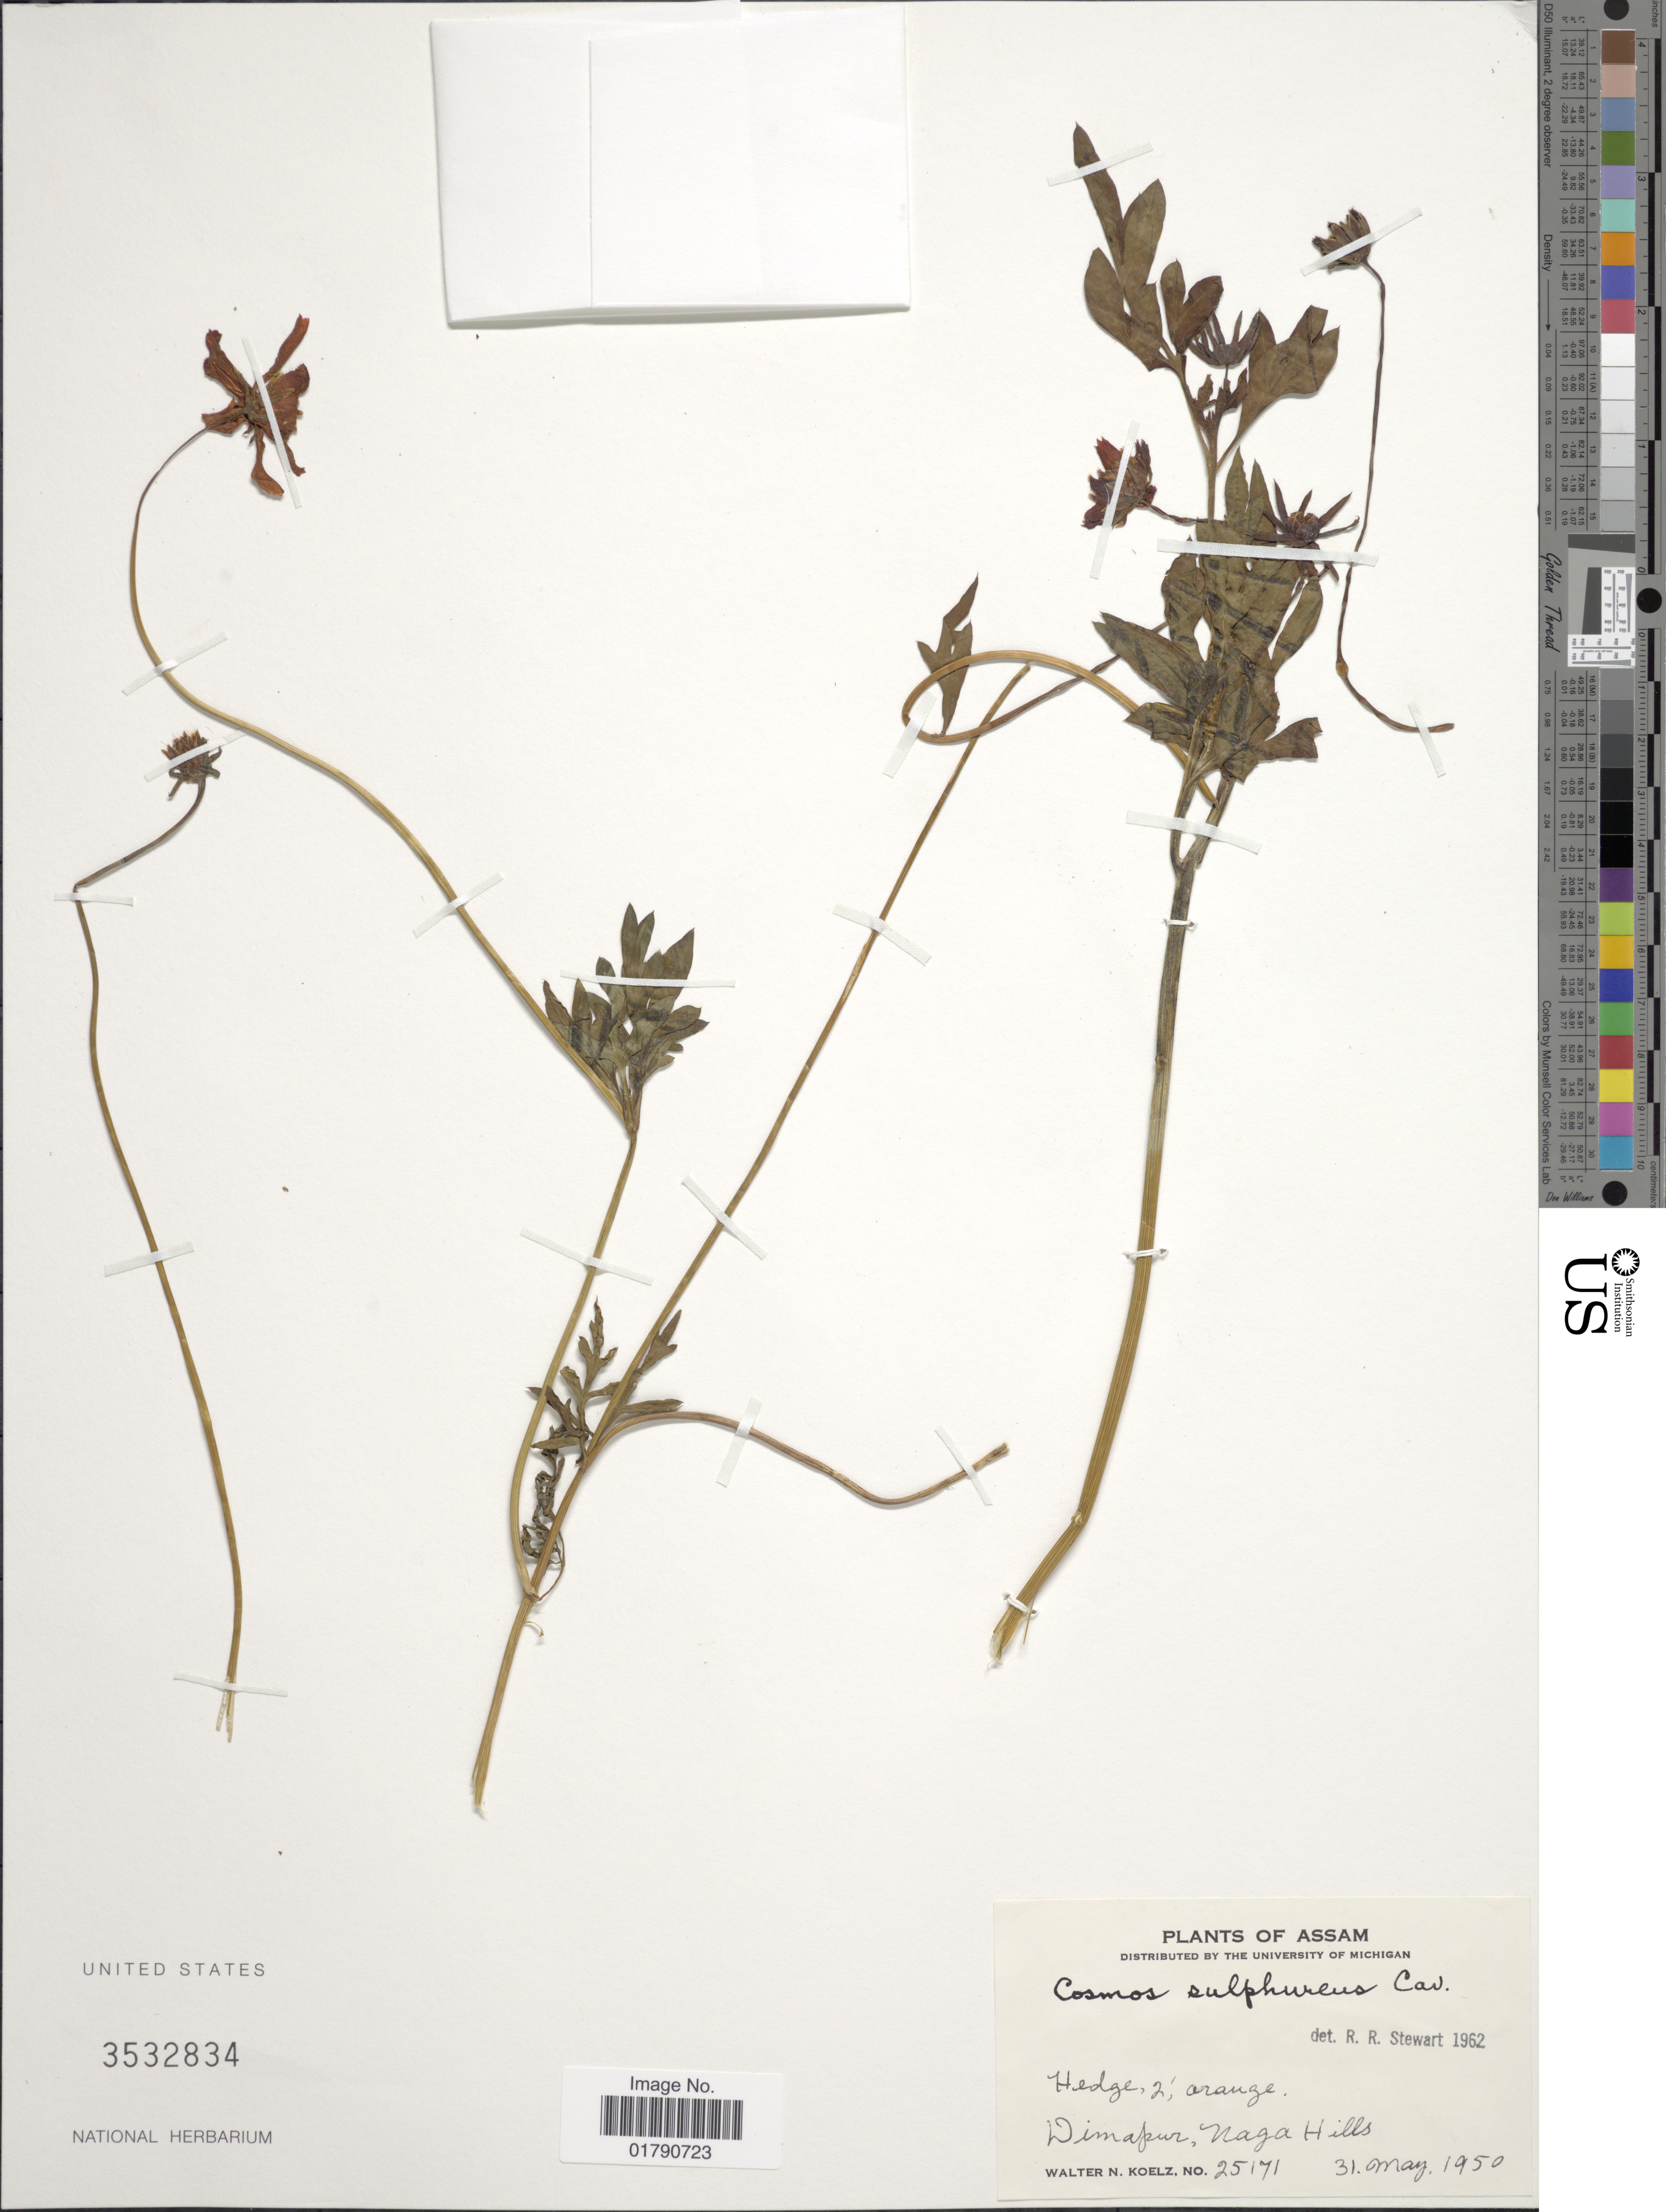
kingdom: Plantae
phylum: Tracheophyta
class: Magnoliopsida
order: Asterales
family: Asteraceae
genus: Cosmos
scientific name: Cosmos sulphureus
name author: Cav.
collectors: W. N. Koelz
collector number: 25171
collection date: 1950-05-31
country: India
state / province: Nagaland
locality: Dimapur, Naga Hills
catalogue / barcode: US 3532834